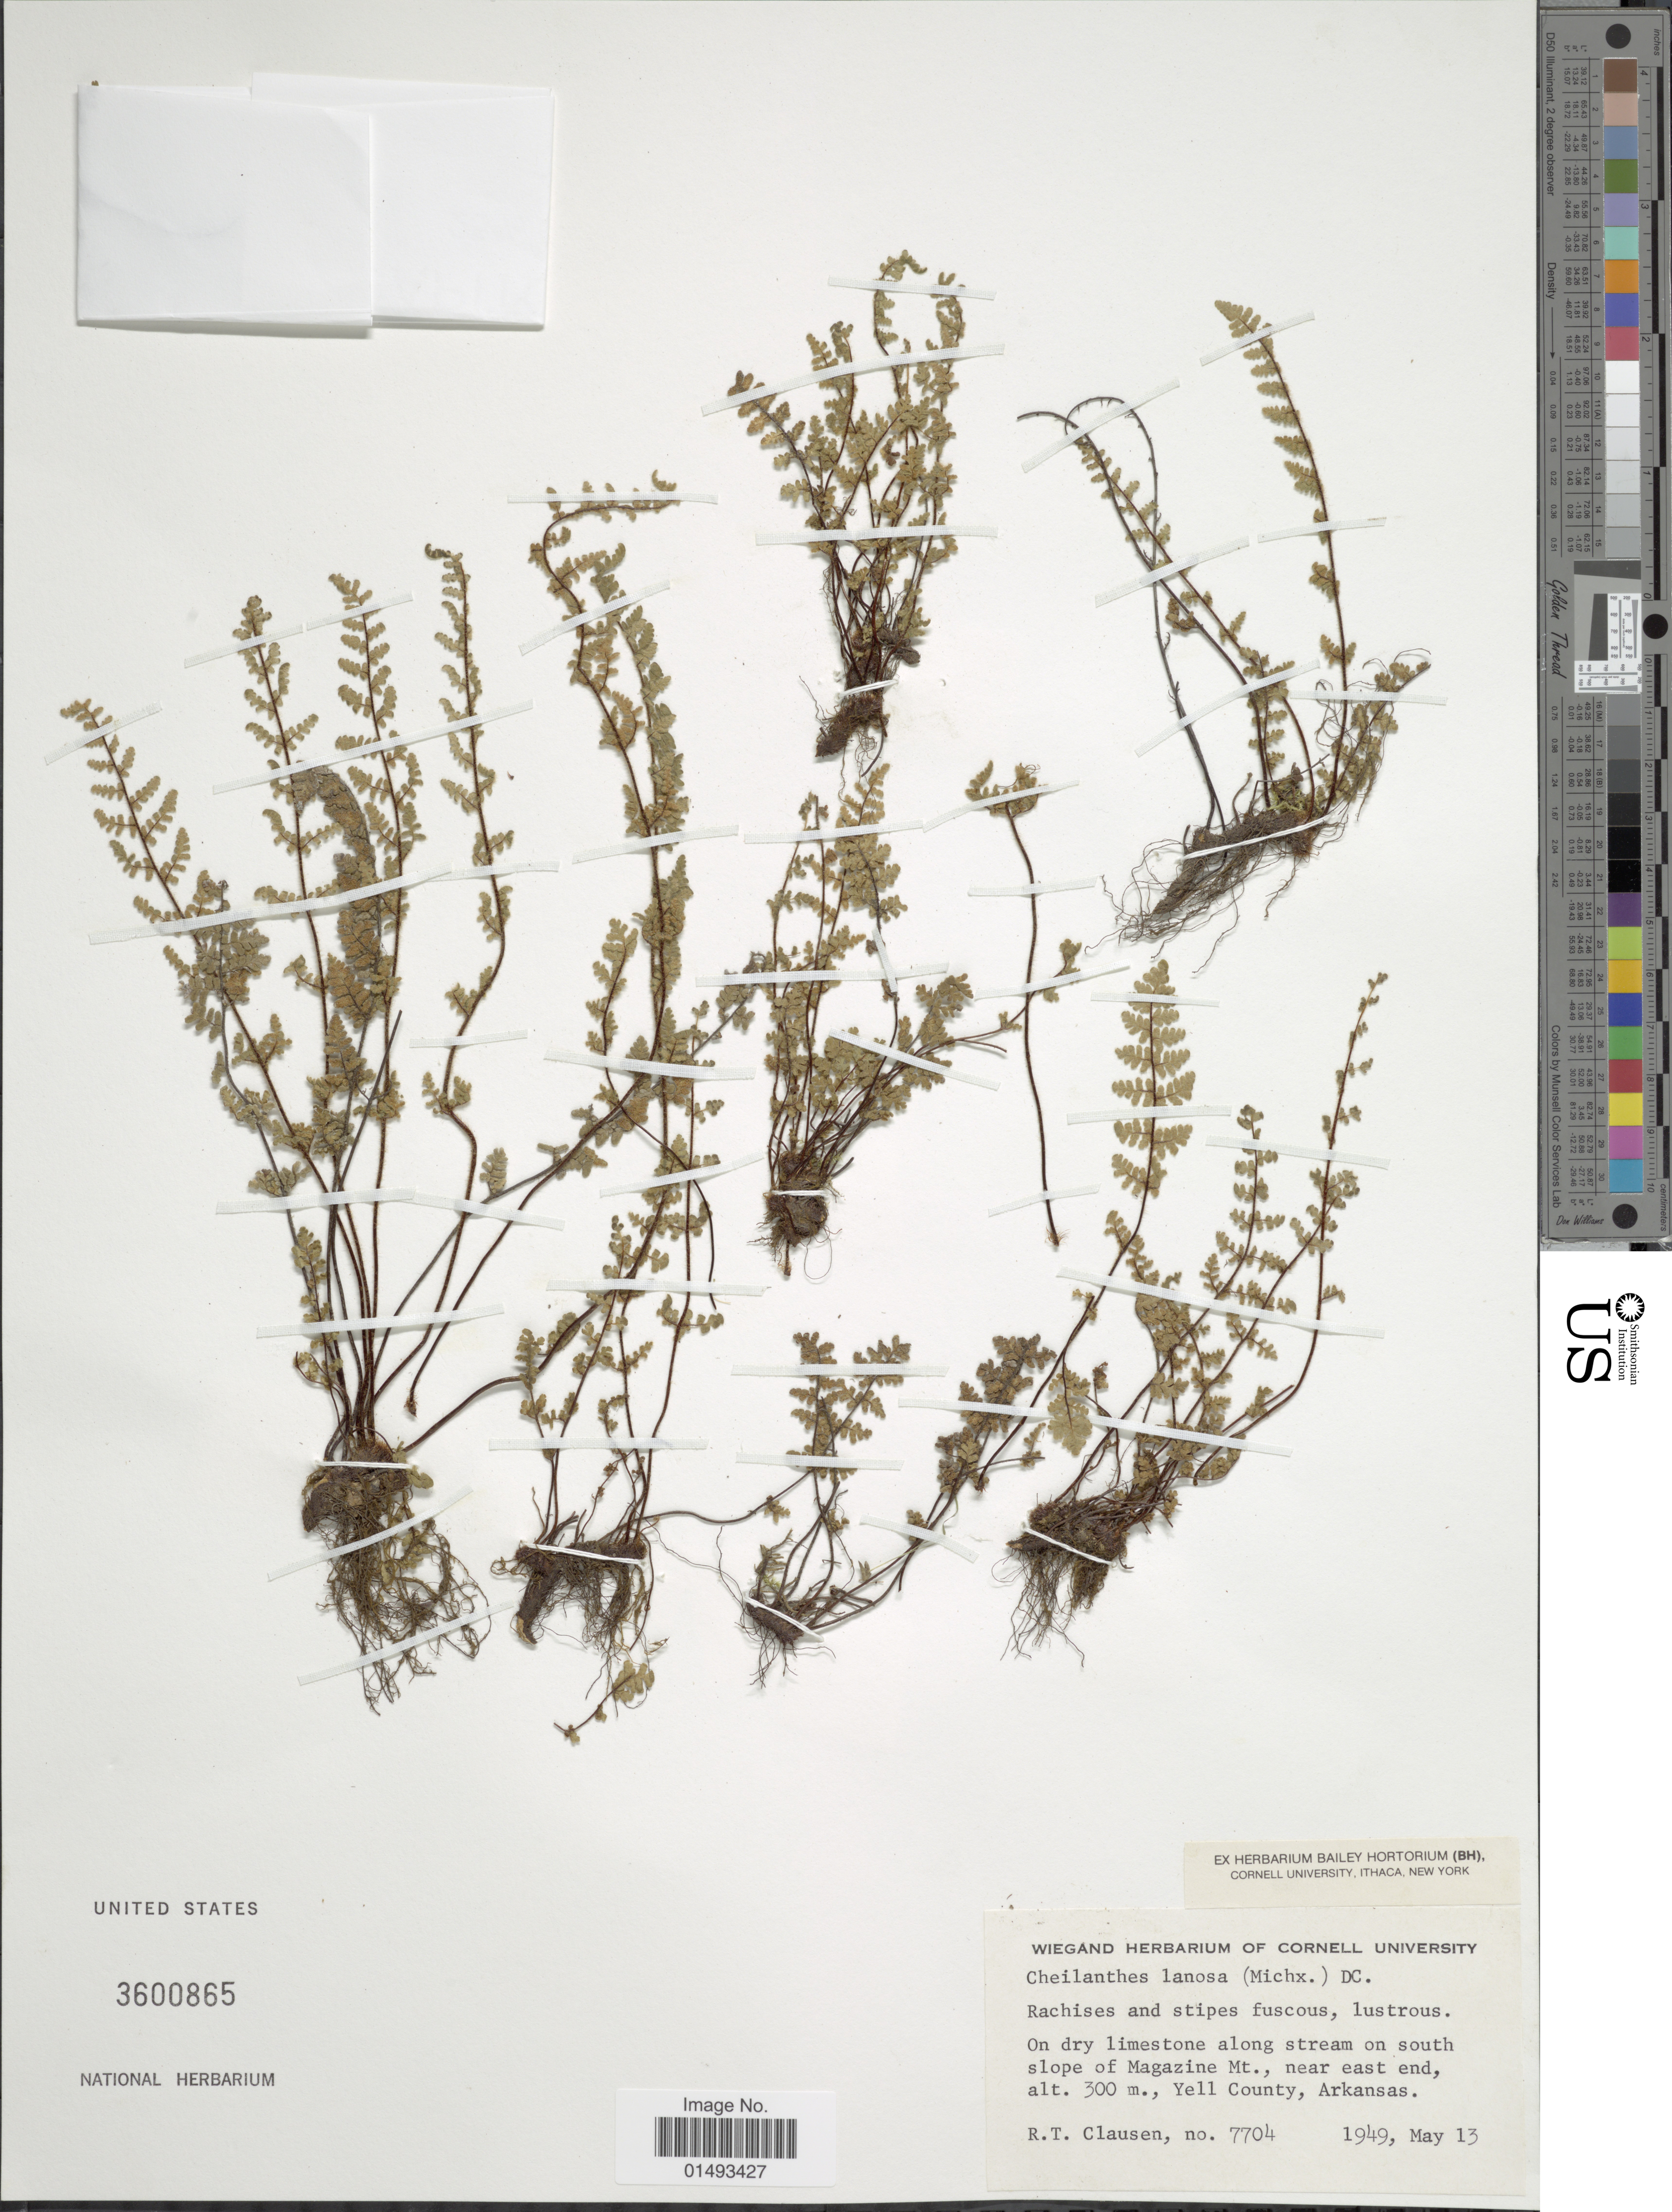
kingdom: Plantae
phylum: Tracheophyta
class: Polypodiopsida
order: Polypodiales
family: Pteridaceae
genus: Myriopteris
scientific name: Myriopteris lanosa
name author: (Michx.) Grusz & Windham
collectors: R. T. Clausen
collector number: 7704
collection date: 1949-05-13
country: United States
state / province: Arkansas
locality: On dry limestone along stream on south slope of Magazine Mt., near east end, Yell County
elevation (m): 300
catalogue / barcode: US 3600865